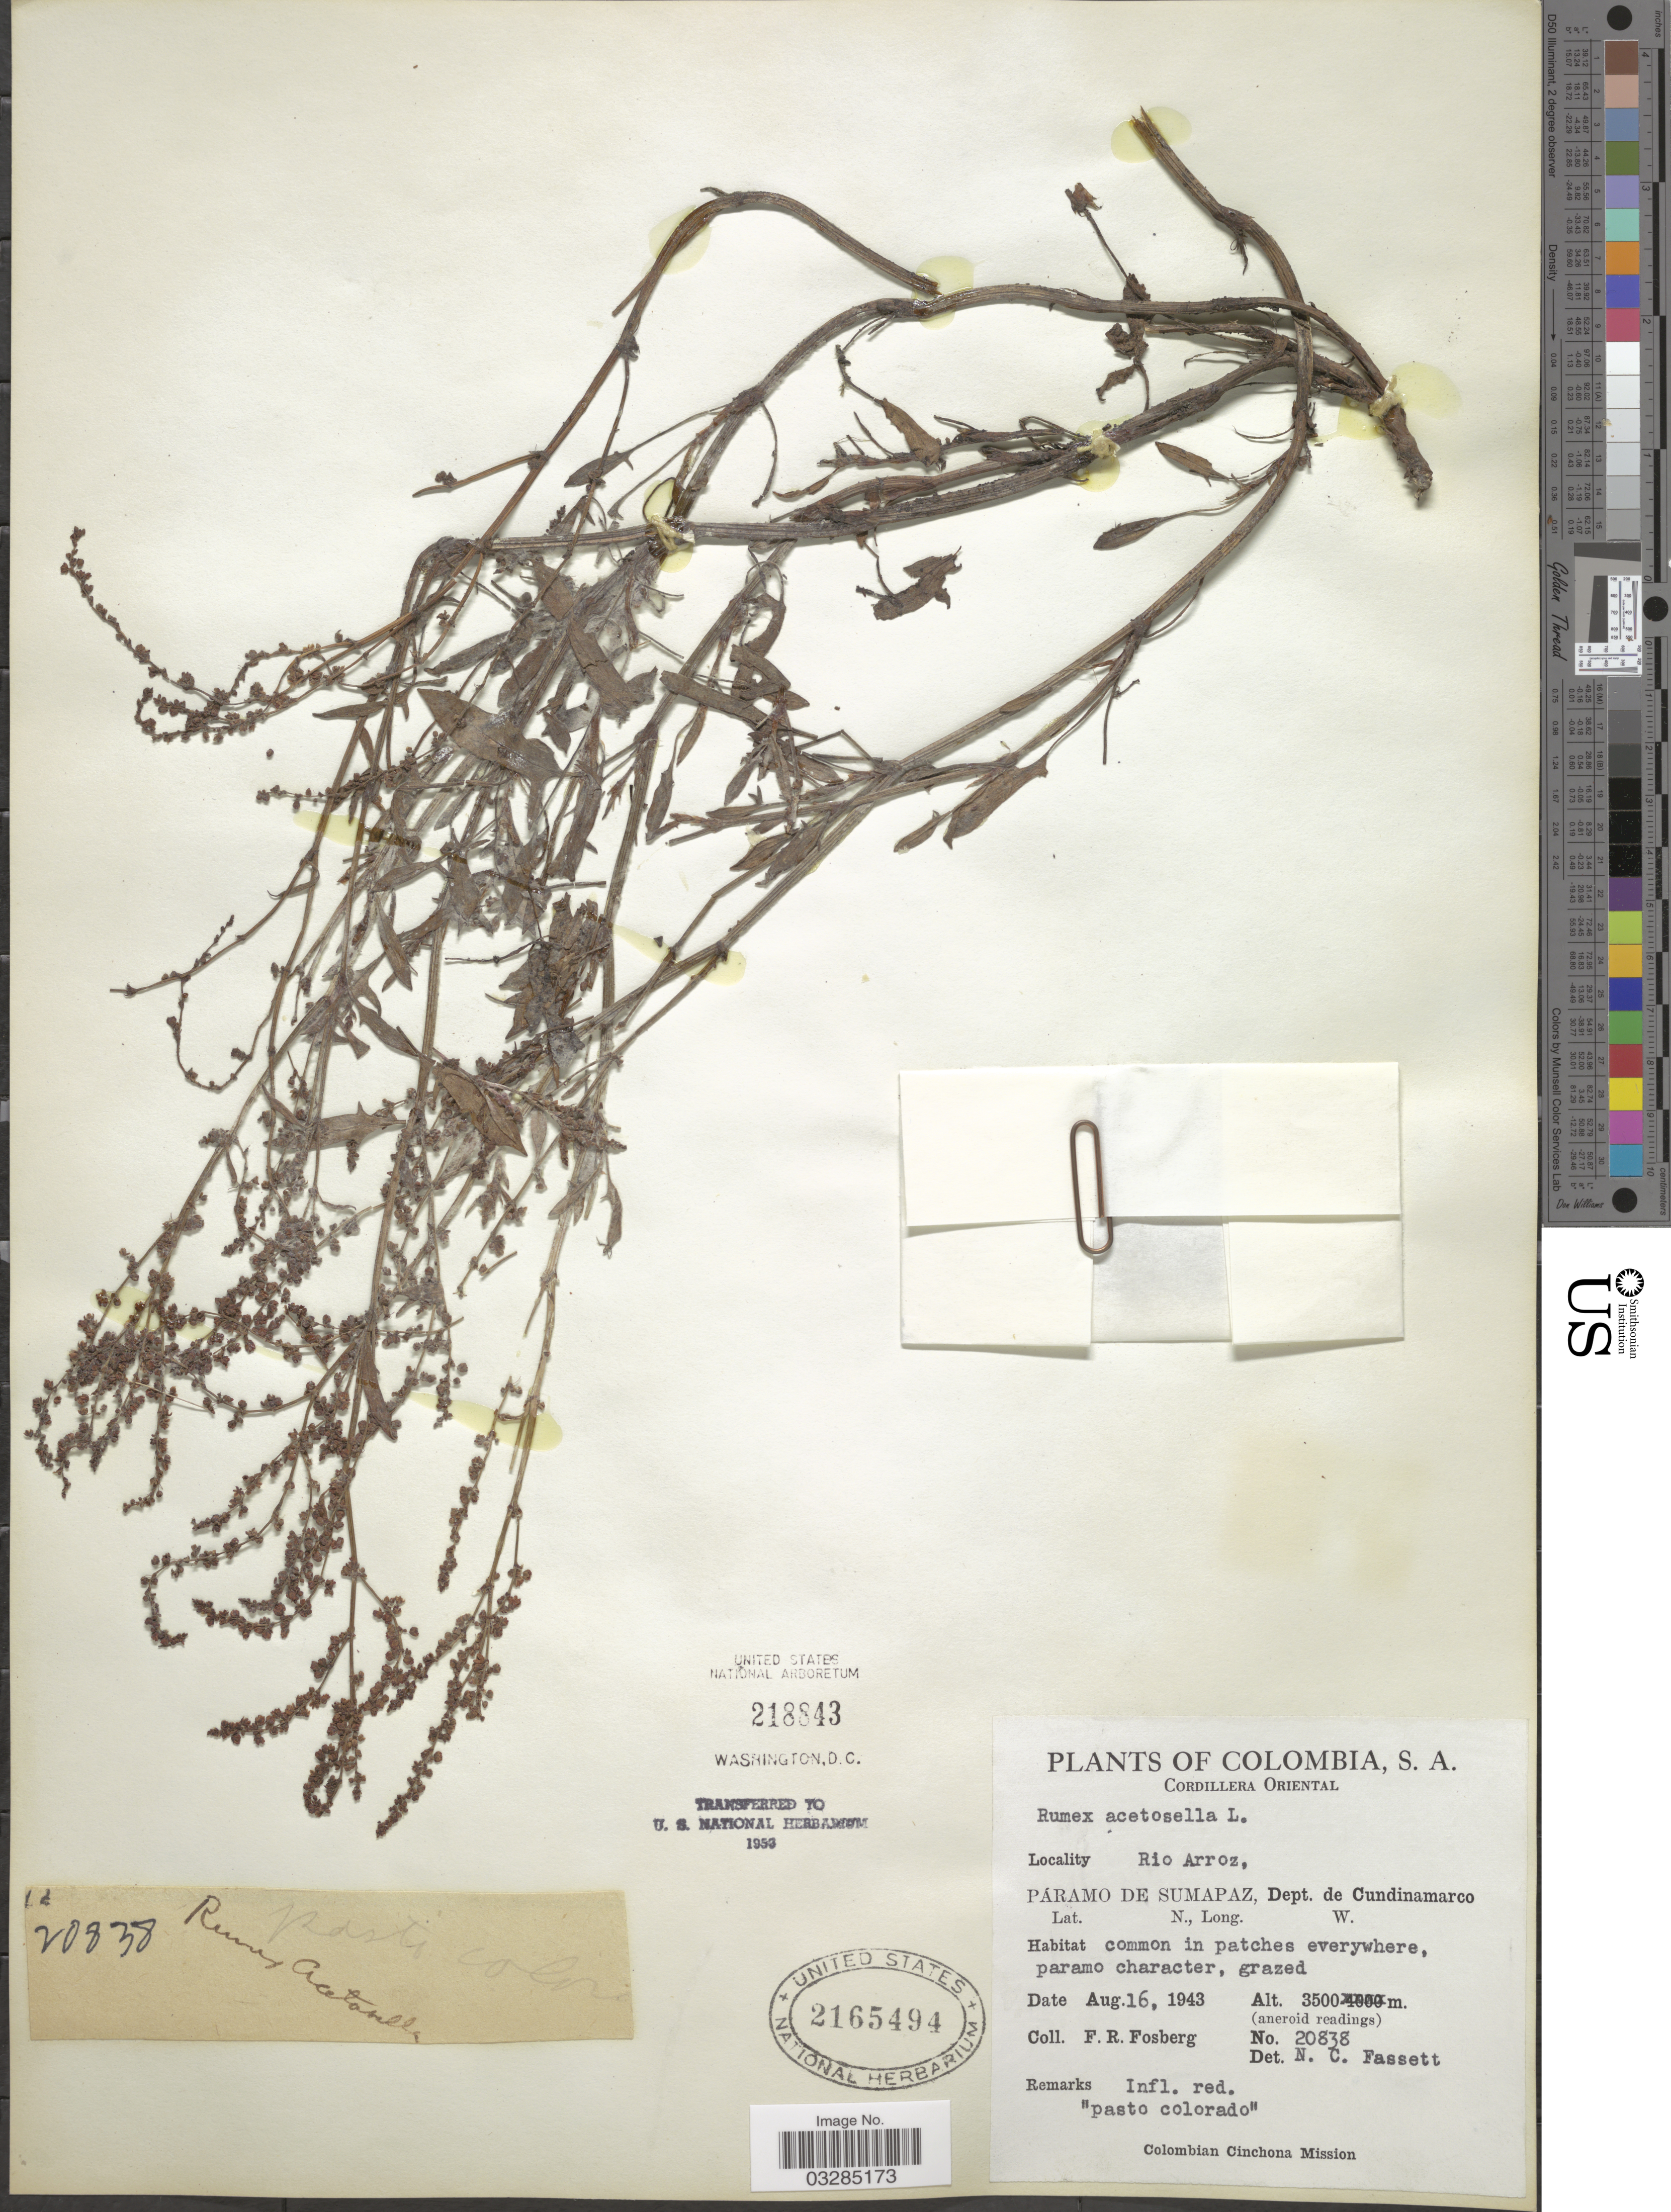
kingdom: Plantae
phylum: Tracheophyta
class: Magnoliopsida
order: Caryophyllales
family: Polygonaceae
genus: Rumex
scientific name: Rumex acetosella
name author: L.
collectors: F. R. Fosberg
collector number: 20838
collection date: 1943-08-16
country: Colombia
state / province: Cundinamarca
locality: Cordillera Oriental. Rio Arroz, Páramo de Sumapaz, Dept. de Cundinamarco.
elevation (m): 3500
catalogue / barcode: US 2165494